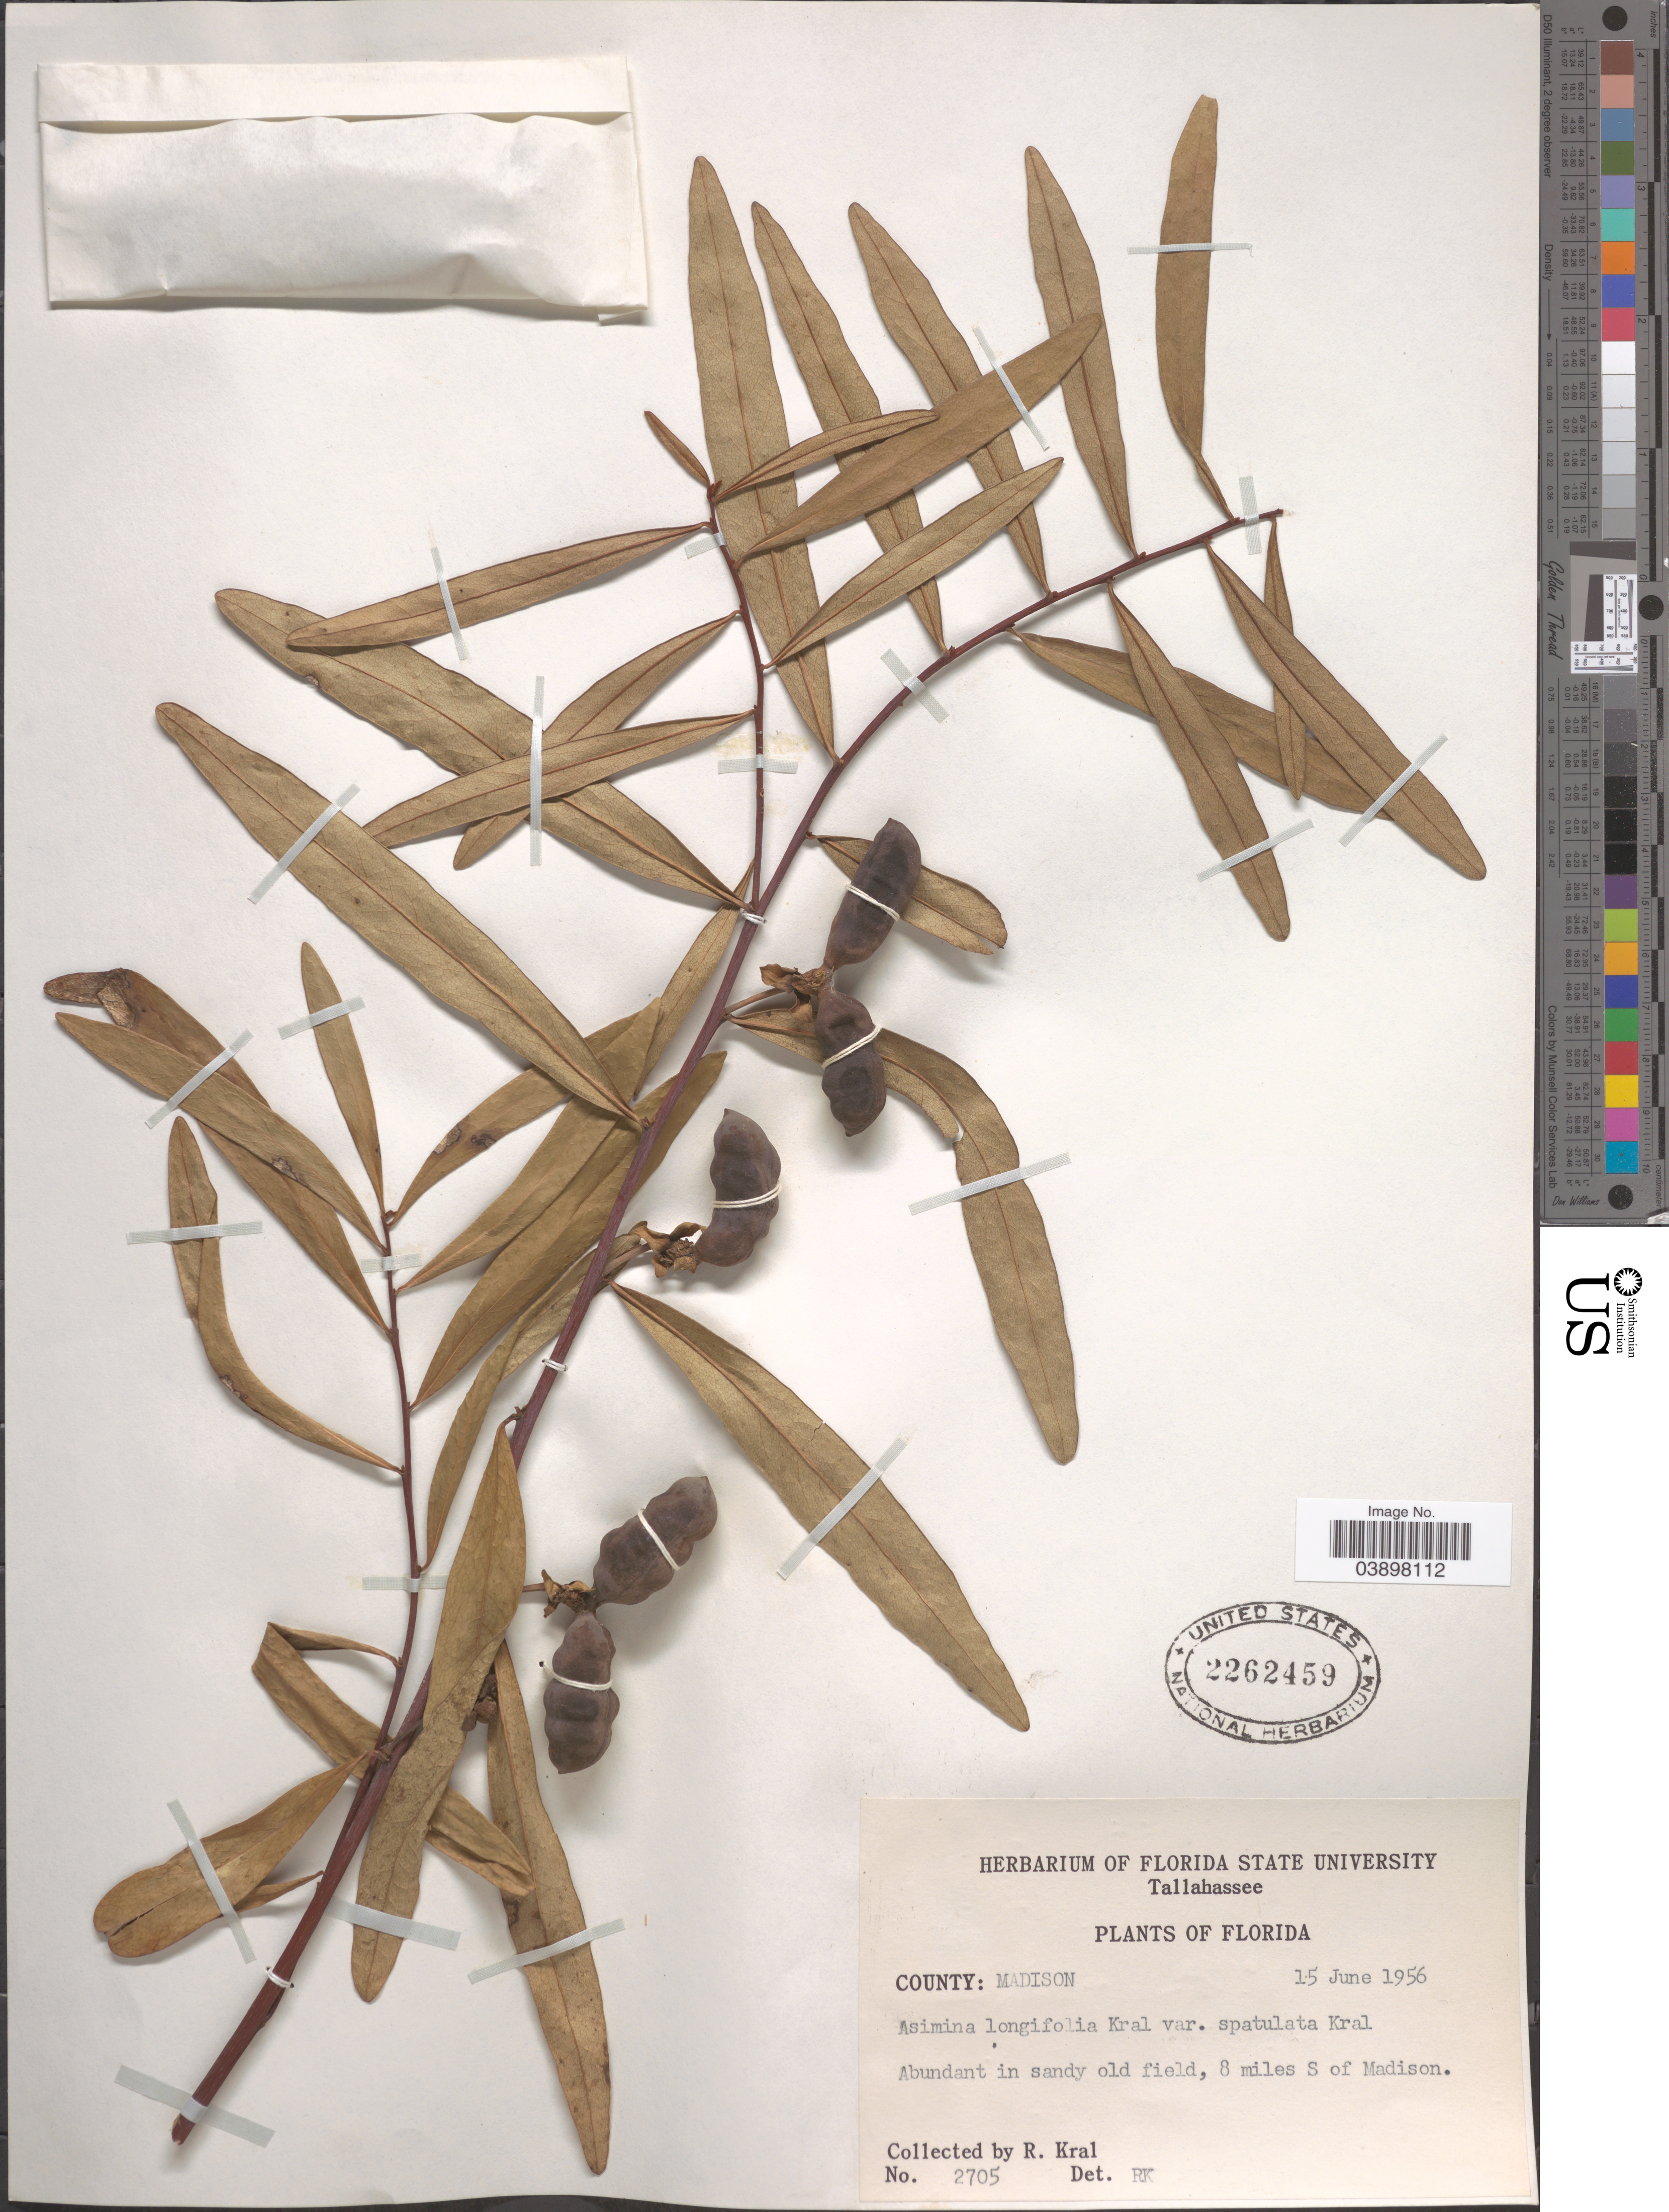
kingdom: Plantae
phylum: Tracheophyta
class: Magnoliopsida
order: Magnoliales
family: Annonaceae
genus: Asimina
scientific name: Asimina longifolia var. spatulata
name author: Kral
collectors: R. Kral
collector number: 2705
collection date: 1956-06-15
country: United States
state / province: Florida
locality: County: Madison. 8 miles S of Madison.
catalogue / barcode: US 2262459